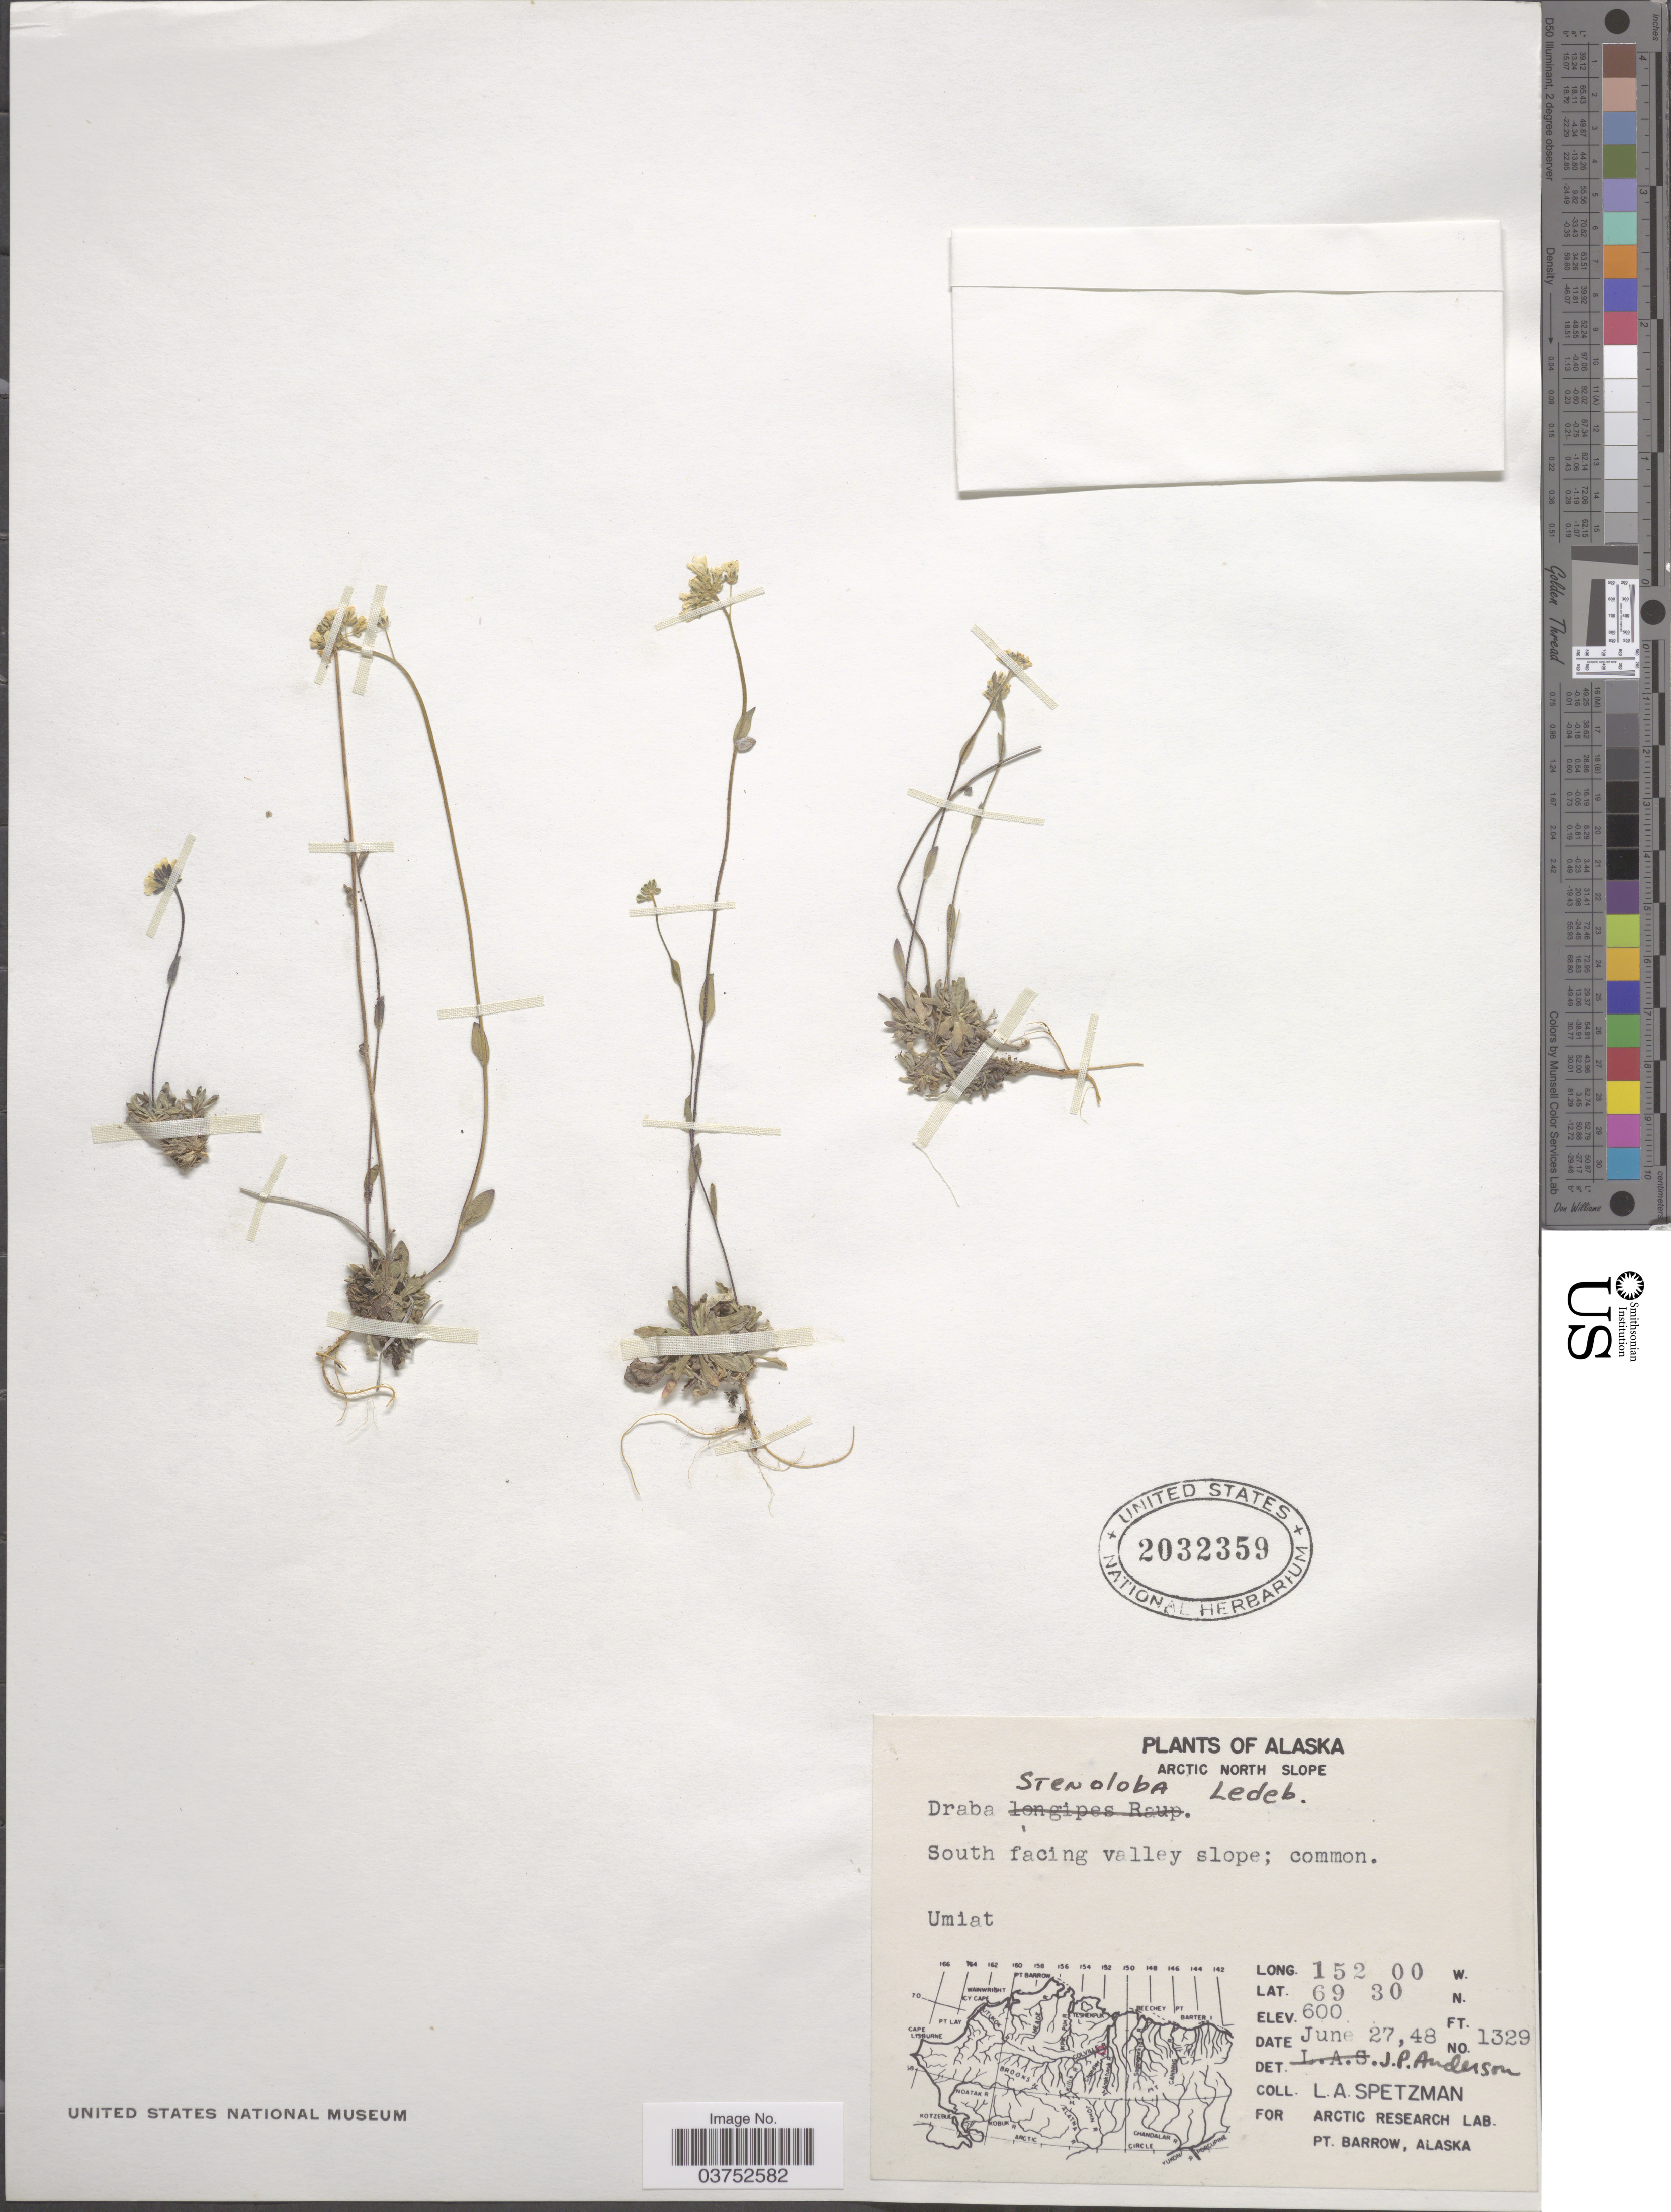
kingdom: Plantae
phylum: Tracheophyta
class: Magnoliopsida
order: Brassicales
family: Brassicaceae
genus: Draba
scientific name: Draba stenoloba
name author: Ledeb.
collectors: L. Spetzman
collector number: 1329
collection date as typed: Transcribed d/m/y: 27/6/48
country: United States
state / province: Alaska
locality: Arctic North Slope. South facing valley slope. Umiat.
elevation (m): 183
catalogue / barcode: US 2032359